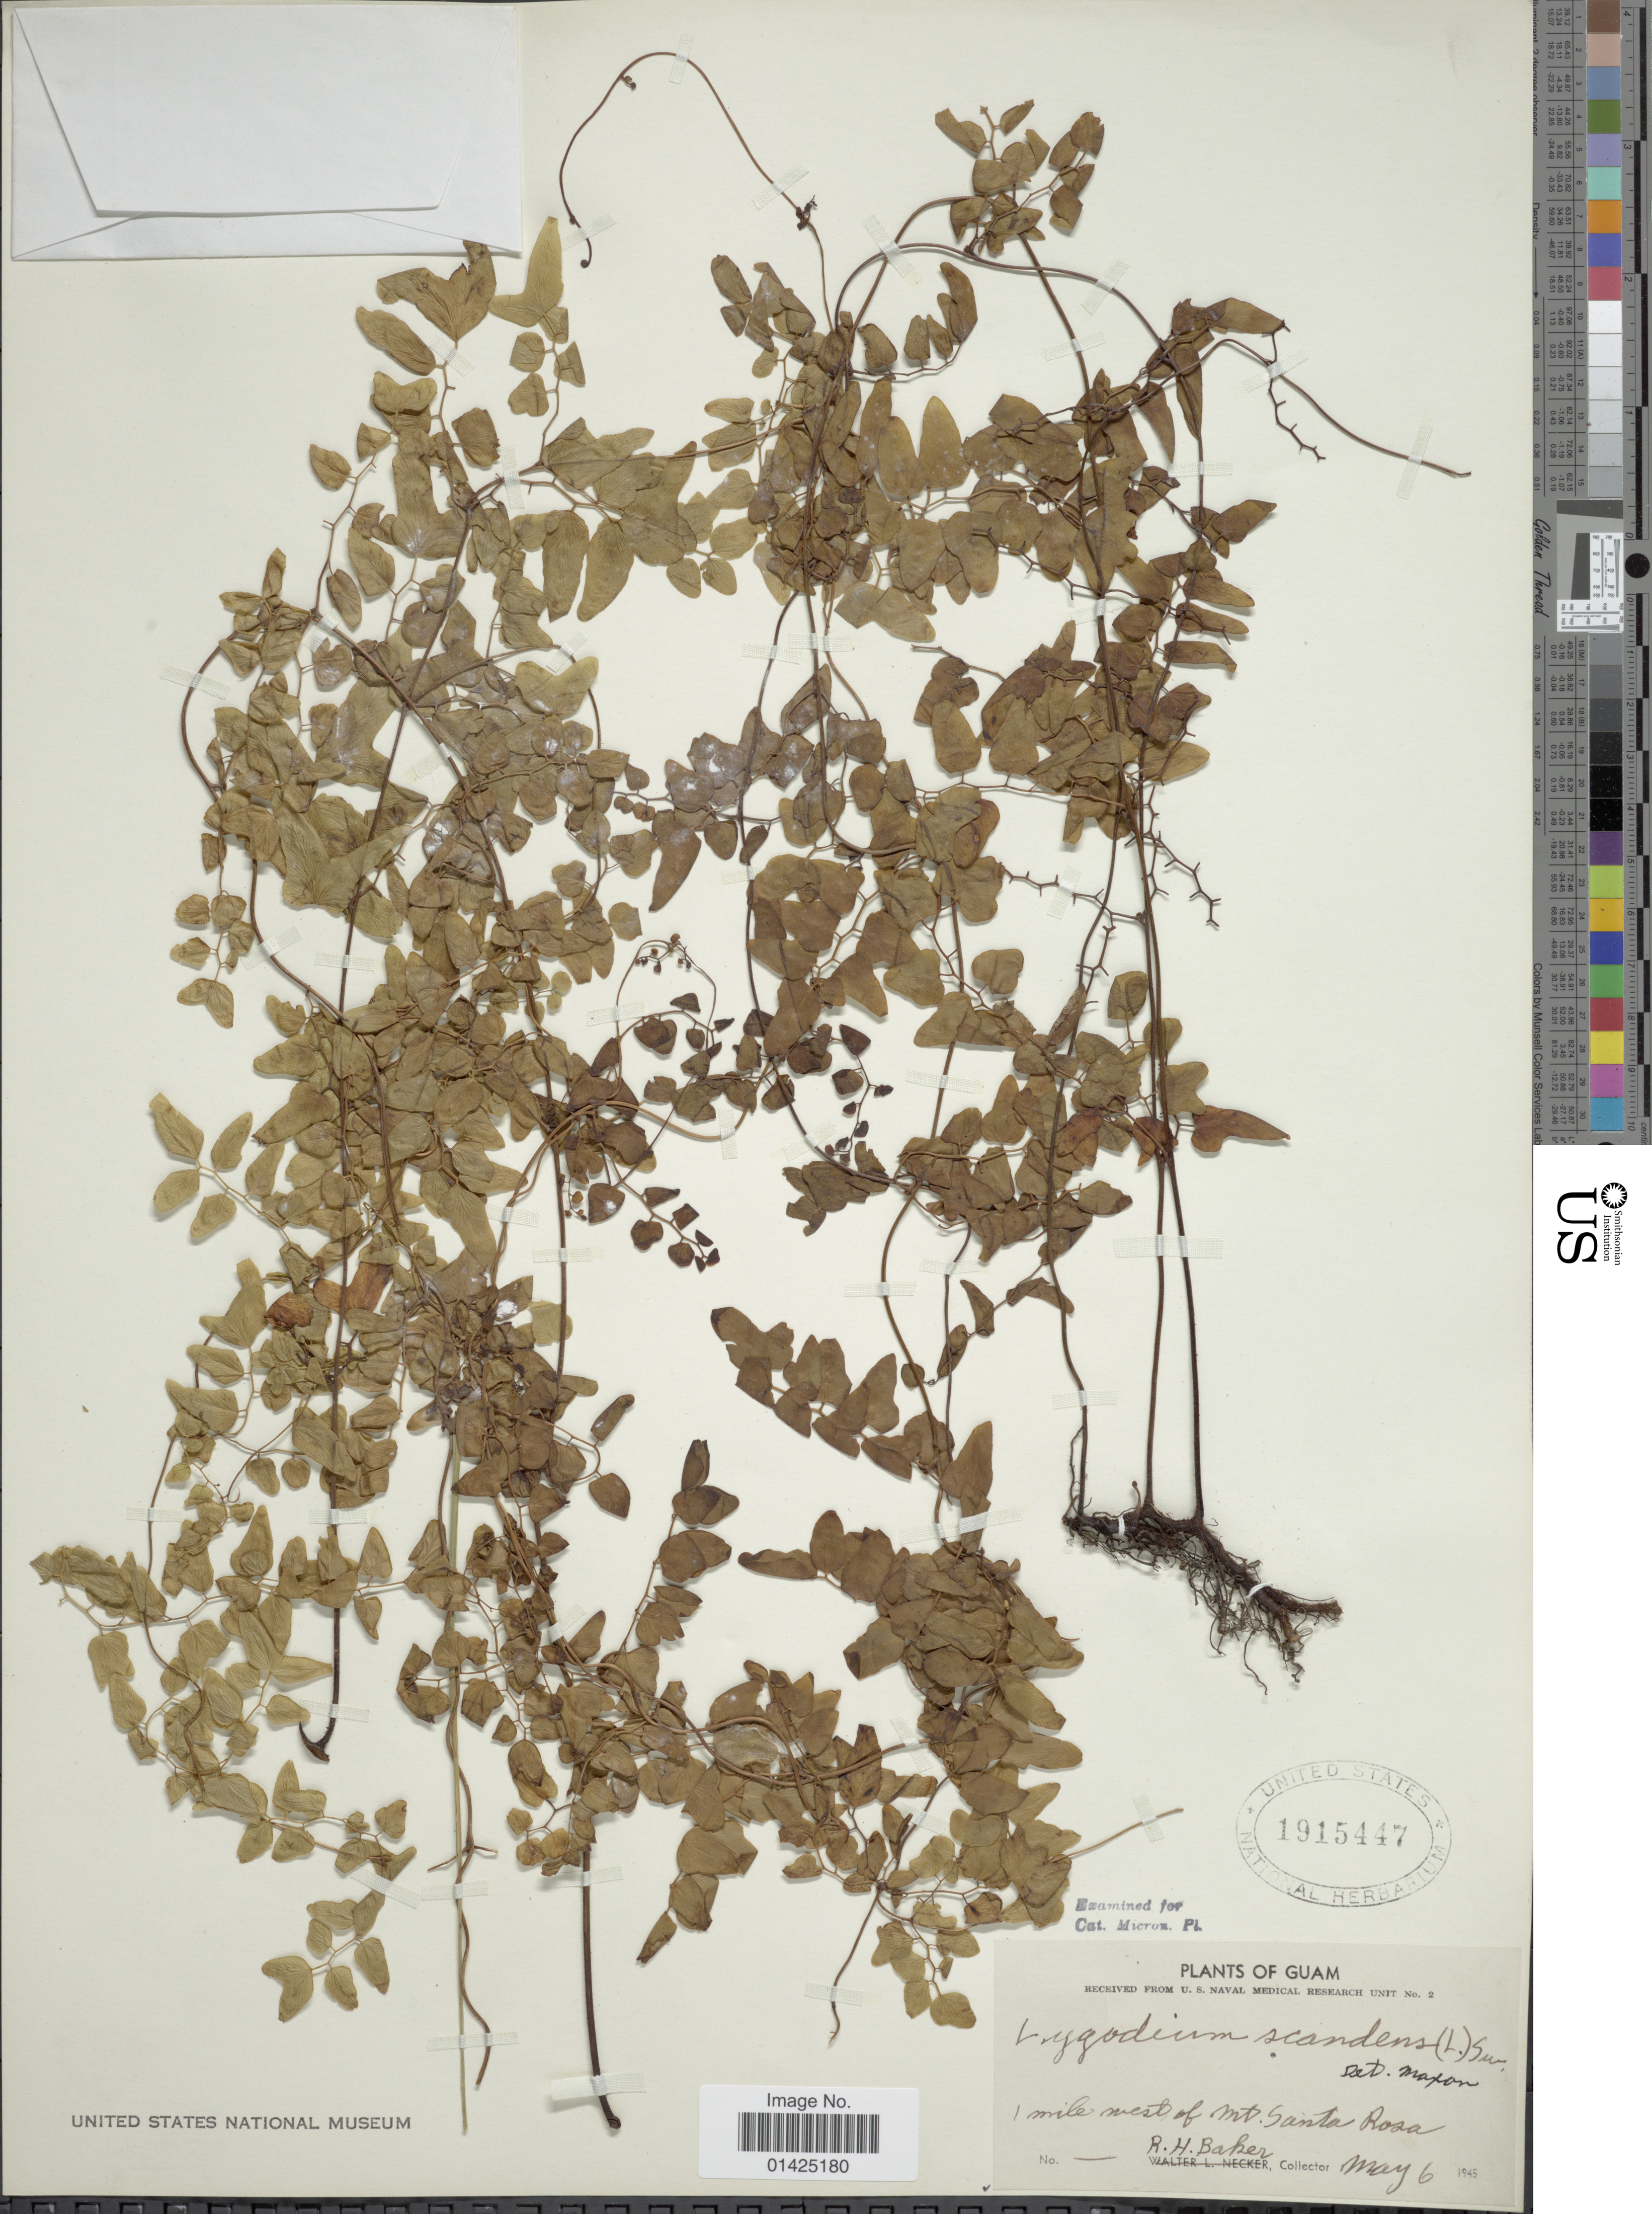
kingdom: Plantae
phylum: Tracheophyta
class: Polypodiopsida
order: Schizaeales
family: Lygodiaceae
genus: Lygodium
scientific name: Lygodium microphyllum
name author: (Cav.) R. Br.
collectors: R. H. Baker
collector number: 02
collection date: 1945-05-06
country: Guam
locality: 1 mile west of Mt. Santa Rosa.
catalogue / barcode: US 1915447